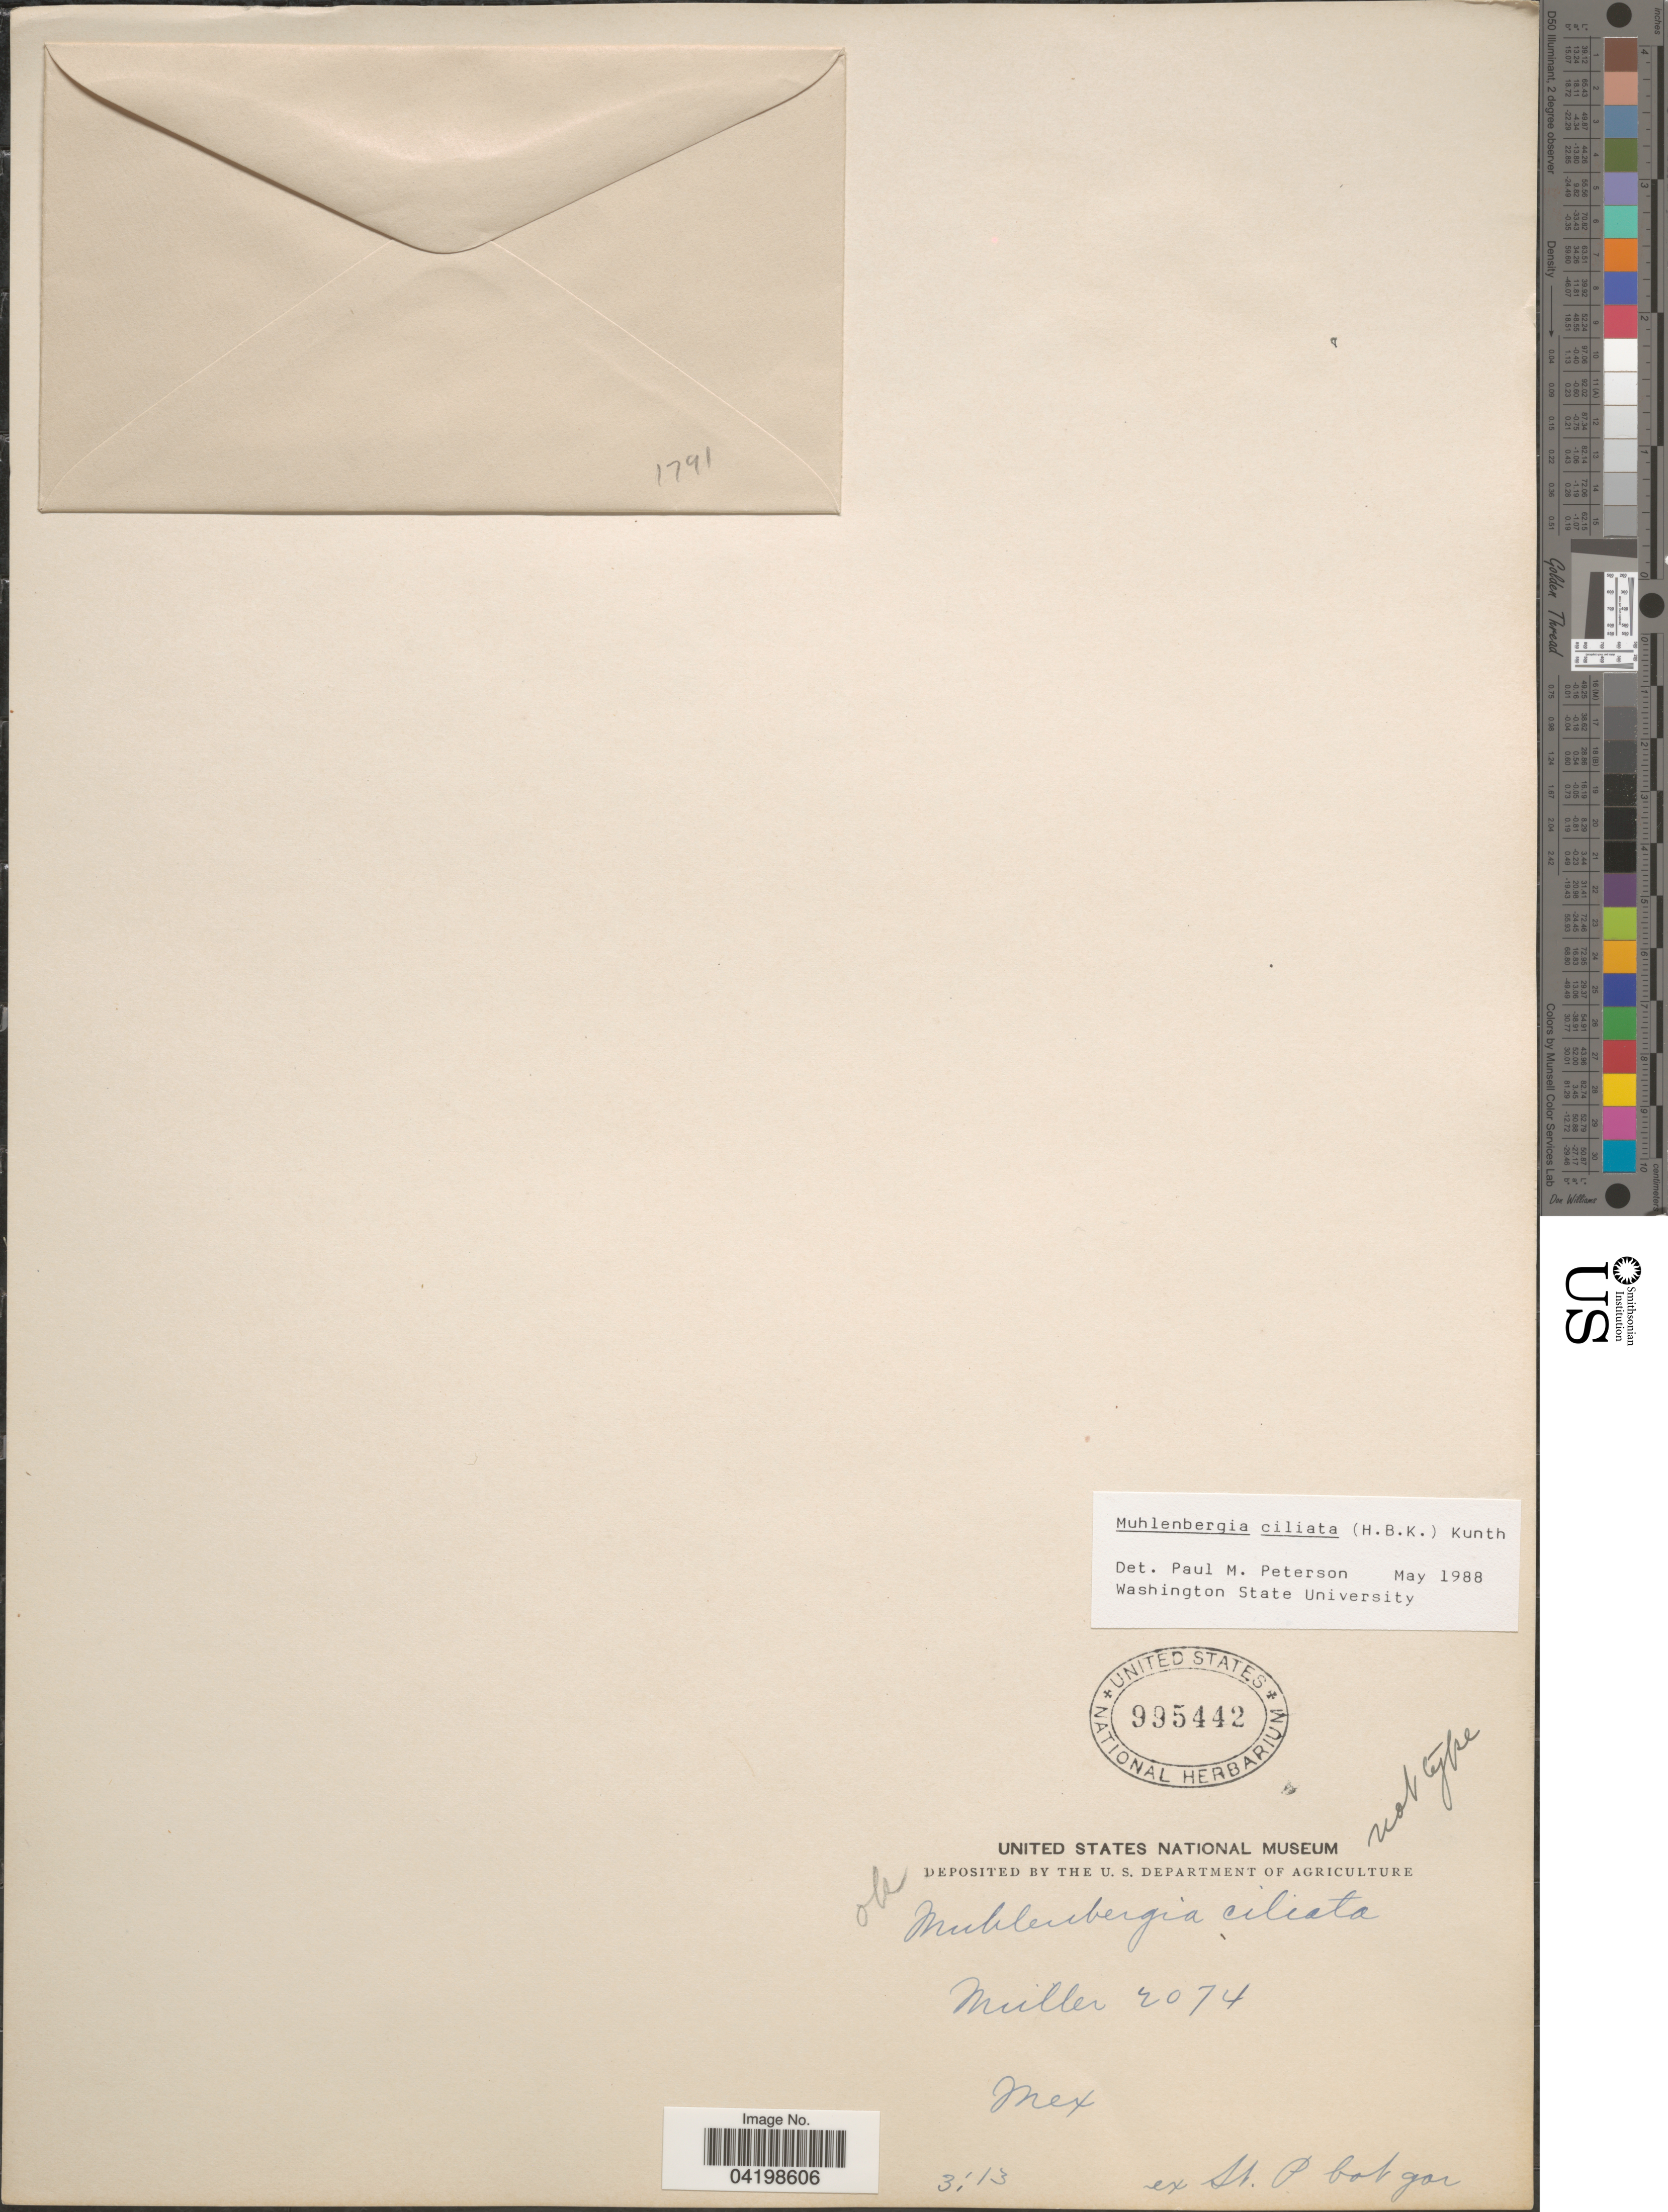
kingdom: Plantae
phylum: Tracheophyta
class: Liliopsida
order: Poales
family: Poaceae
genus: Muhlenbergia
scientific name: Muhlenbergia ciliata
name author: (Kunth) Trin.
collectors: -- Müller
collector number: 2074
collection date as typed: Transcribed d/m/y: /3/13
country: Mexico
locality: Ex St. P bot gar.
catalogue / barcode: US 995442